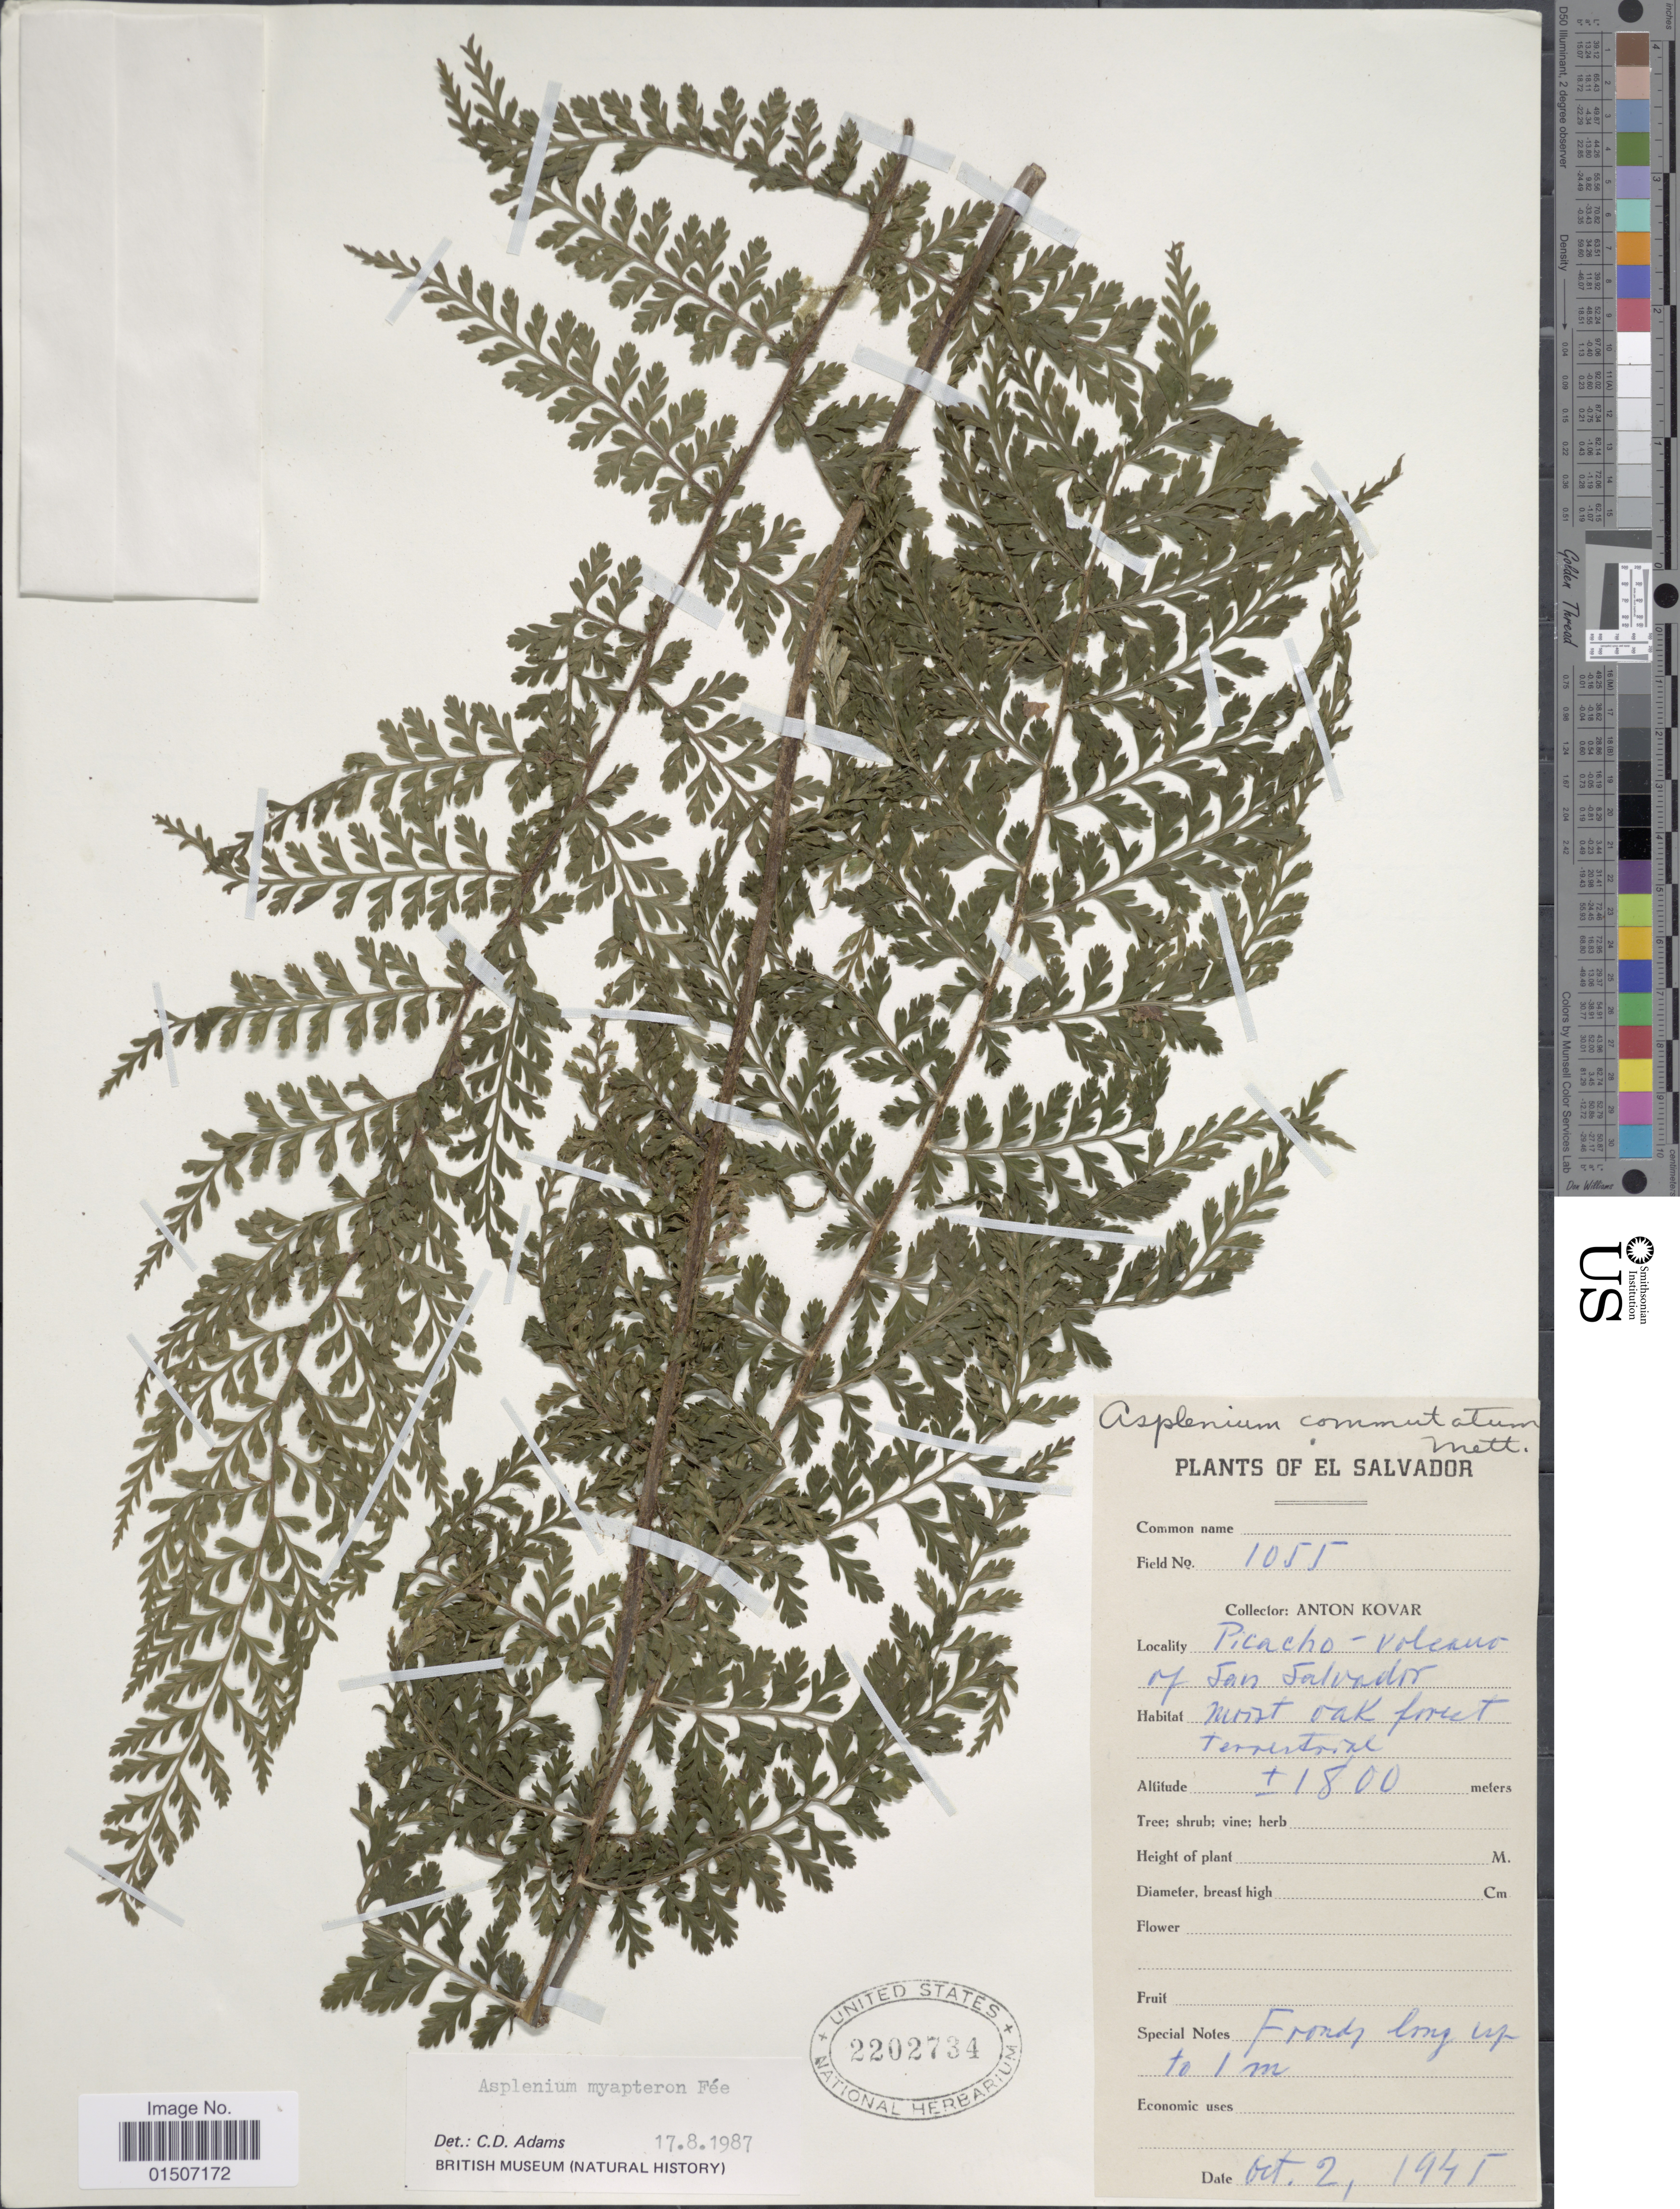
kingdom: Plantae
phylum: Tracheophyta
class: Polypodiopsida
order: Polypodiales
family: Aspleniaceae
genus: Asplenium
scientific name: Asplenium myapteron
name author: Fée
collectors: A. Kovar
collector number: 1055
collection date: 1945-10-02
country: El Salvador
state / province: San Salvador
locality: Picacho-Volcano of San Salvador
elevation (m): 1800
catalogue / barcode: US 2202734